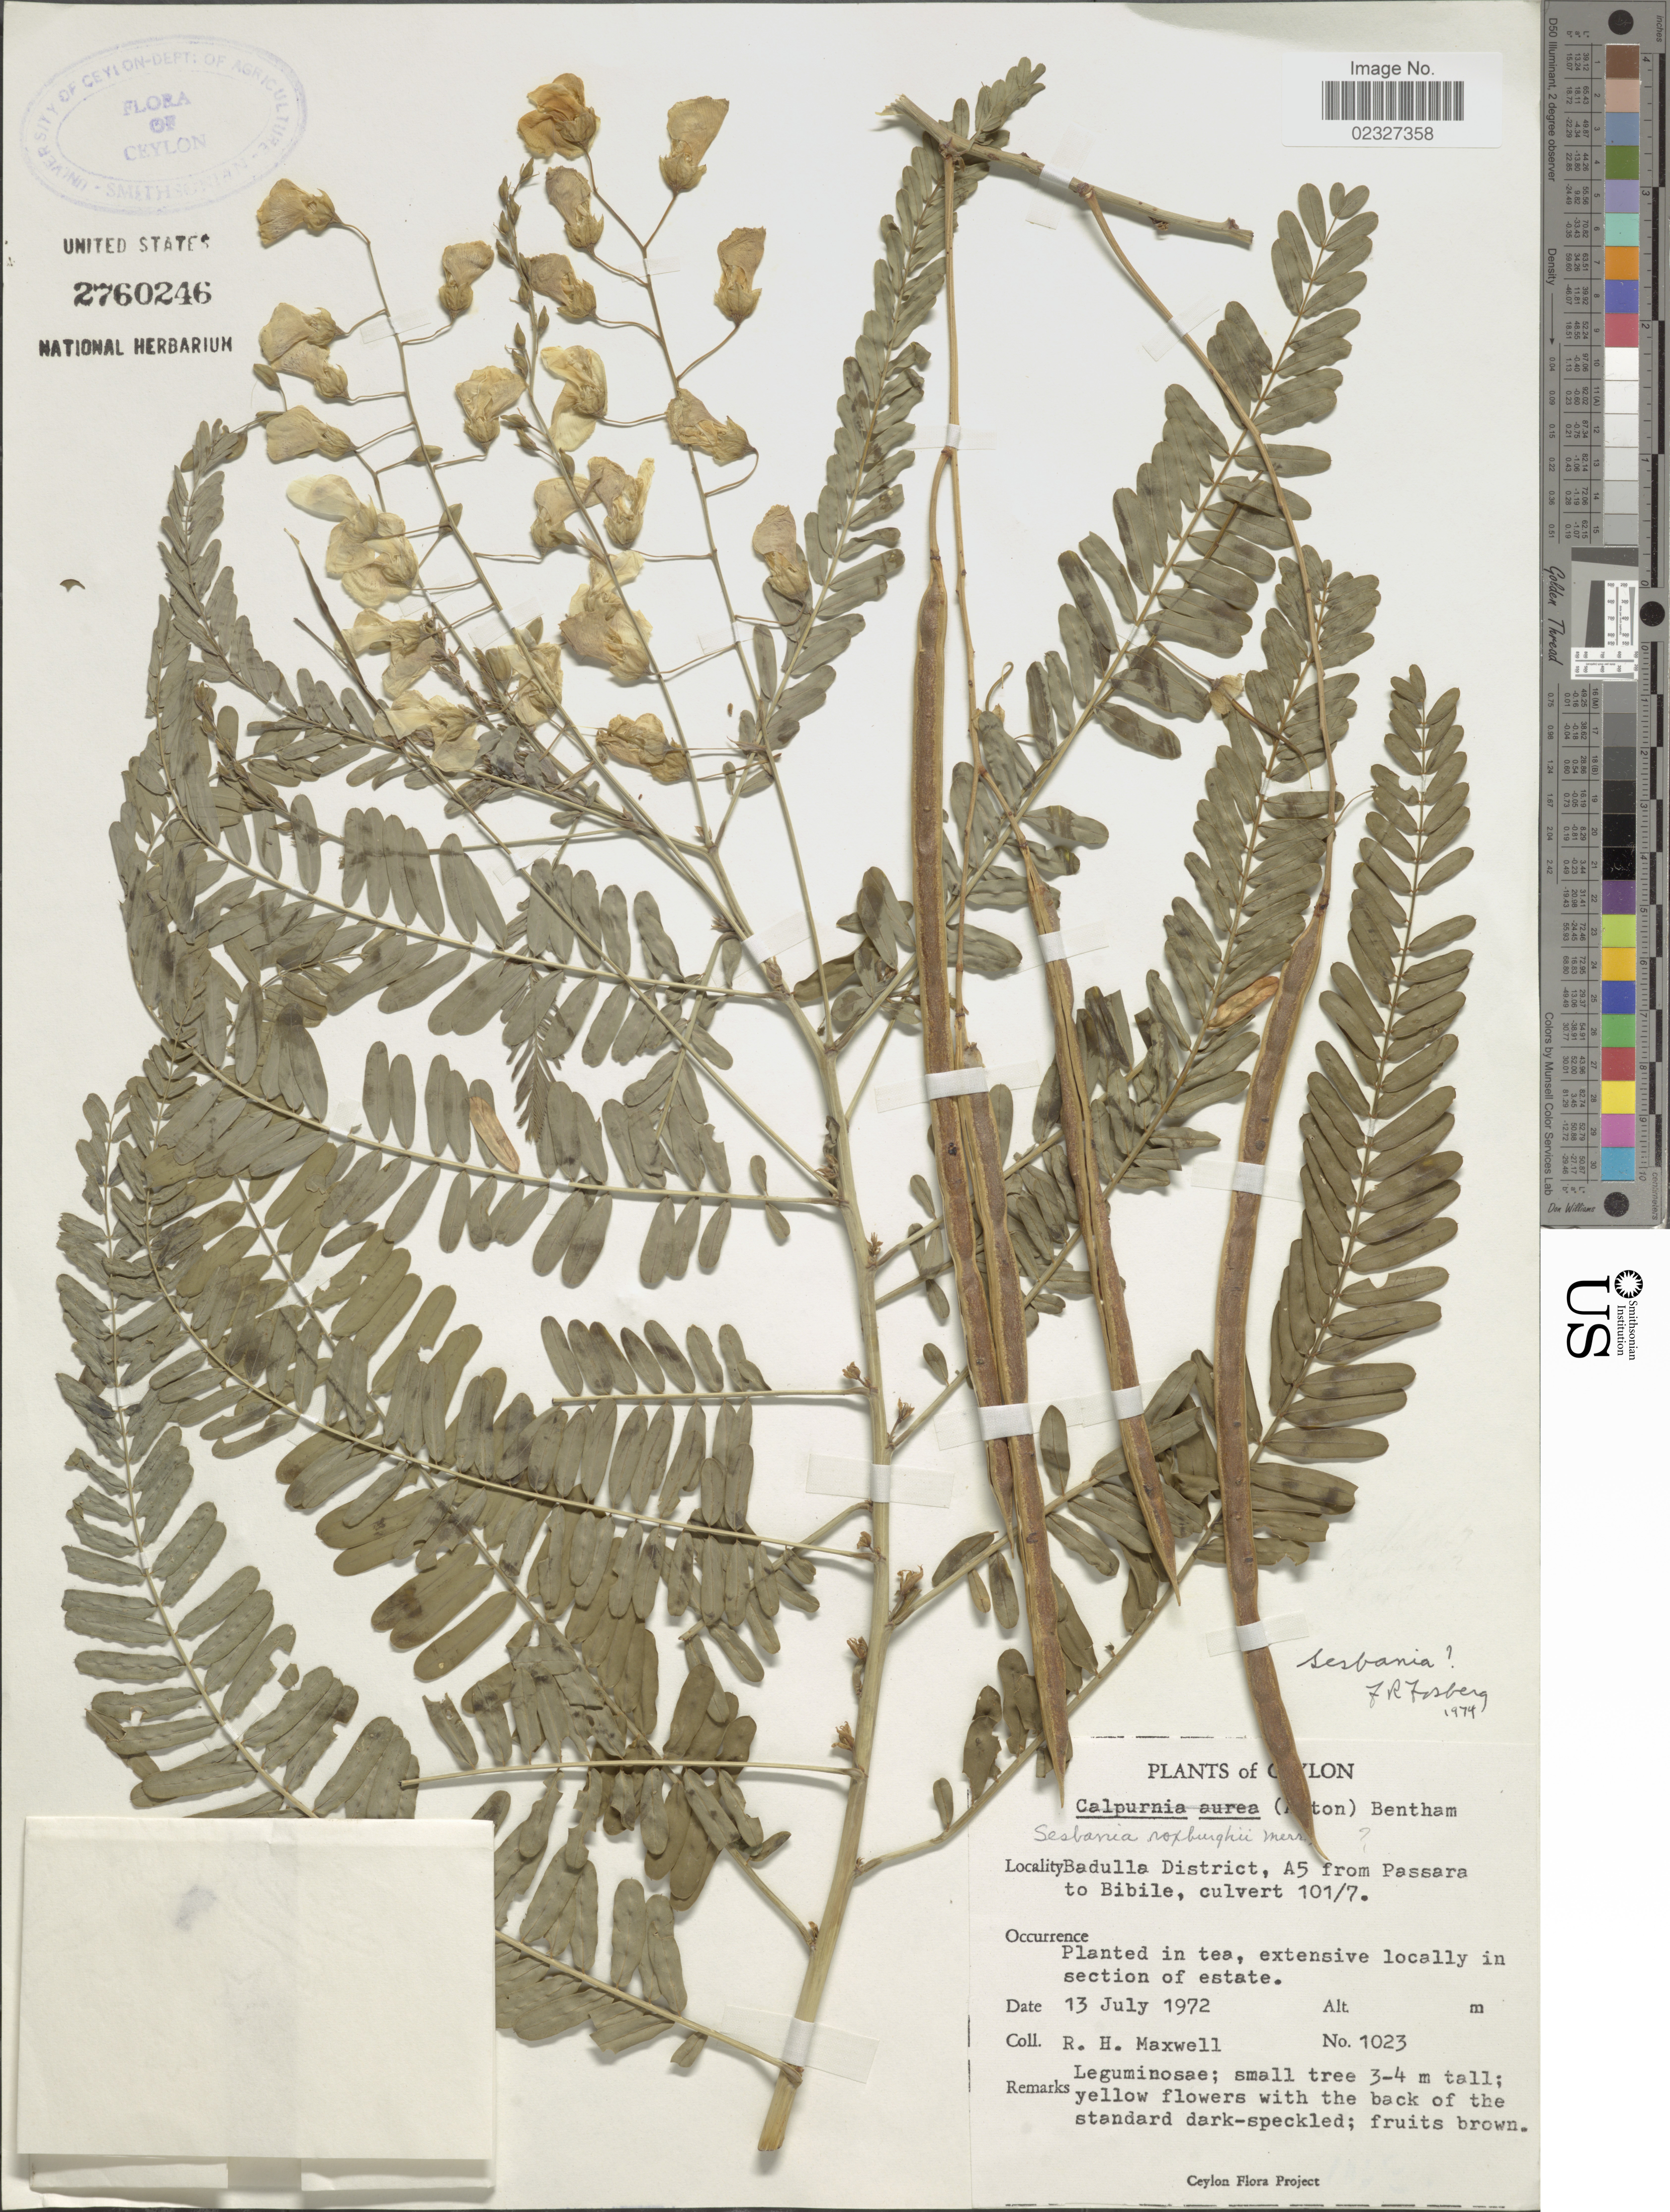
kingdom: Plantae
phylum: Tracheophyta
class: Magnoliopsida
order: Fabales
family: Fabaceae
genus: Sesbania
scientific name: Sesbania roxburghii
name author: Merr.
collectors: R. Maxwell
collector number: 1023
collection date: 1972-07-13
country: Sri Lanka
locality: [illegible text]lon, Badulla District, A5 from Passara to Bibile, culvert 101/7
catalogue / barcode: US 2760246